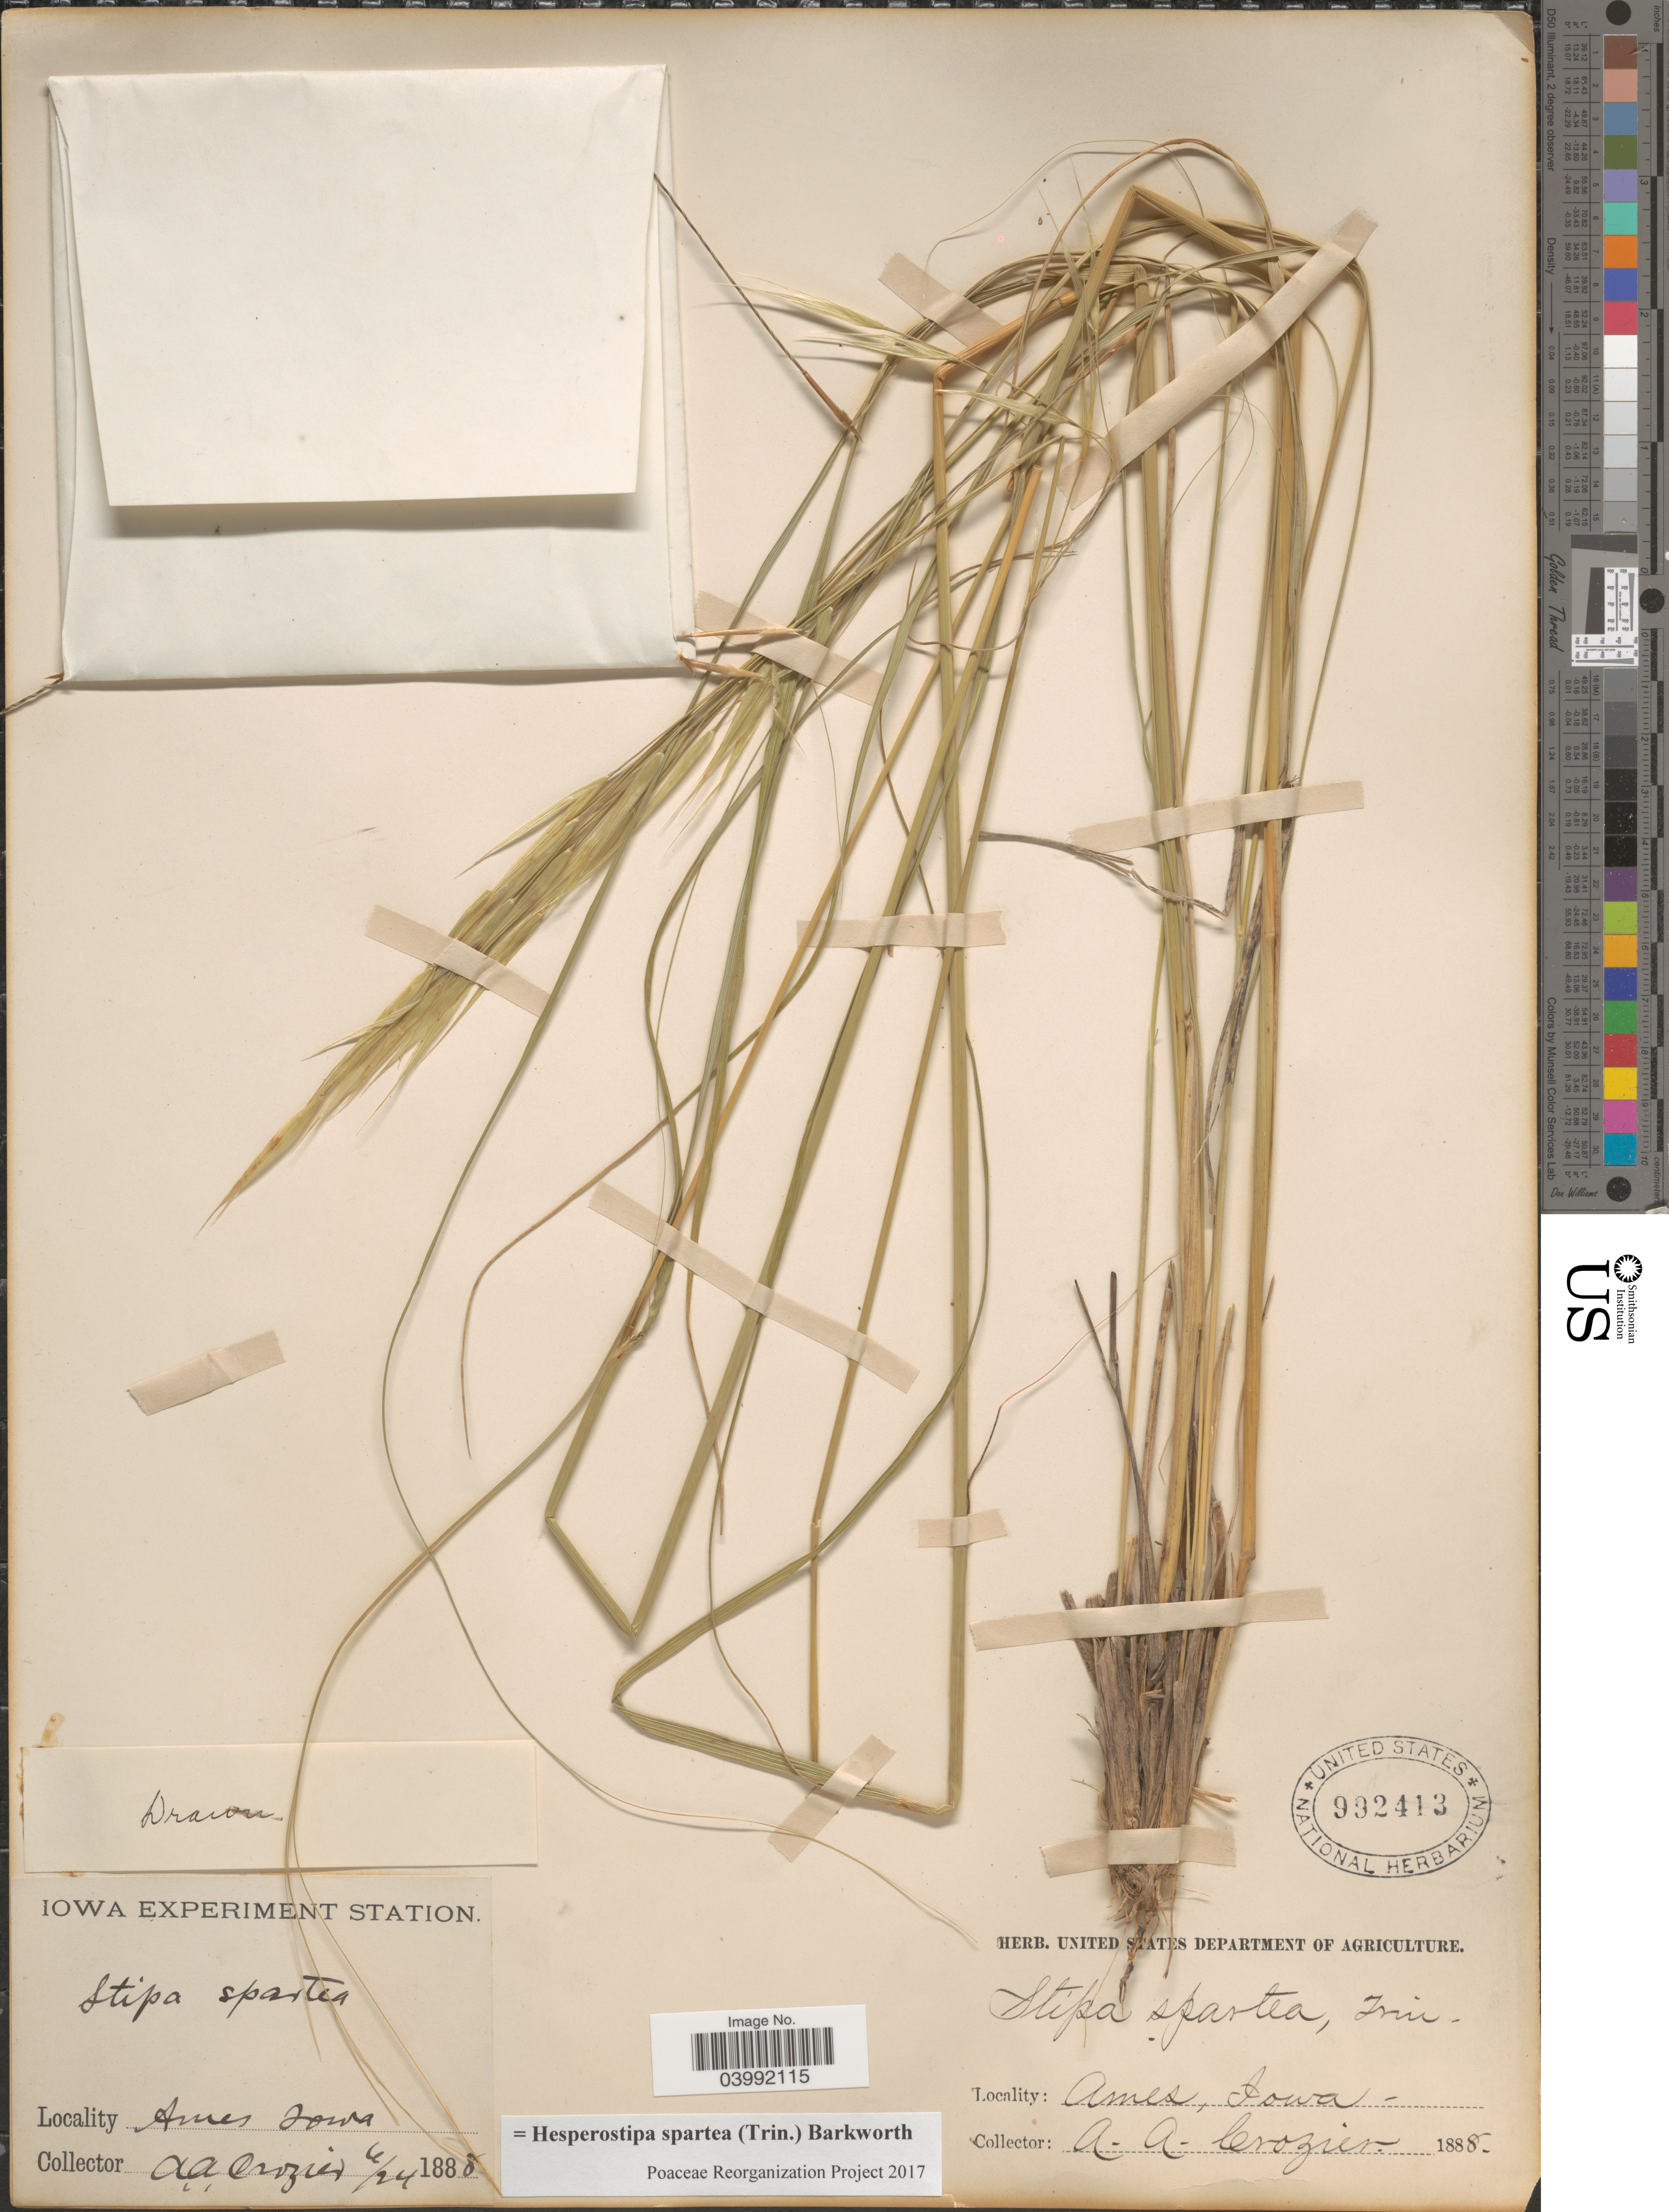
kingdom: Plantae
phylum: Tracheophyta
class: Liliopsida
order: Poales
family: Poaceae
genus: Hesperostipa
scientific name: Hesperostipa spartea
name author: (Trin.) Barkworth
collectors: A. Crozier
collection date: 1888-06-24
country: United States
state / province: Iowa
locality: Ames.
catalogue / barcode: US 992413